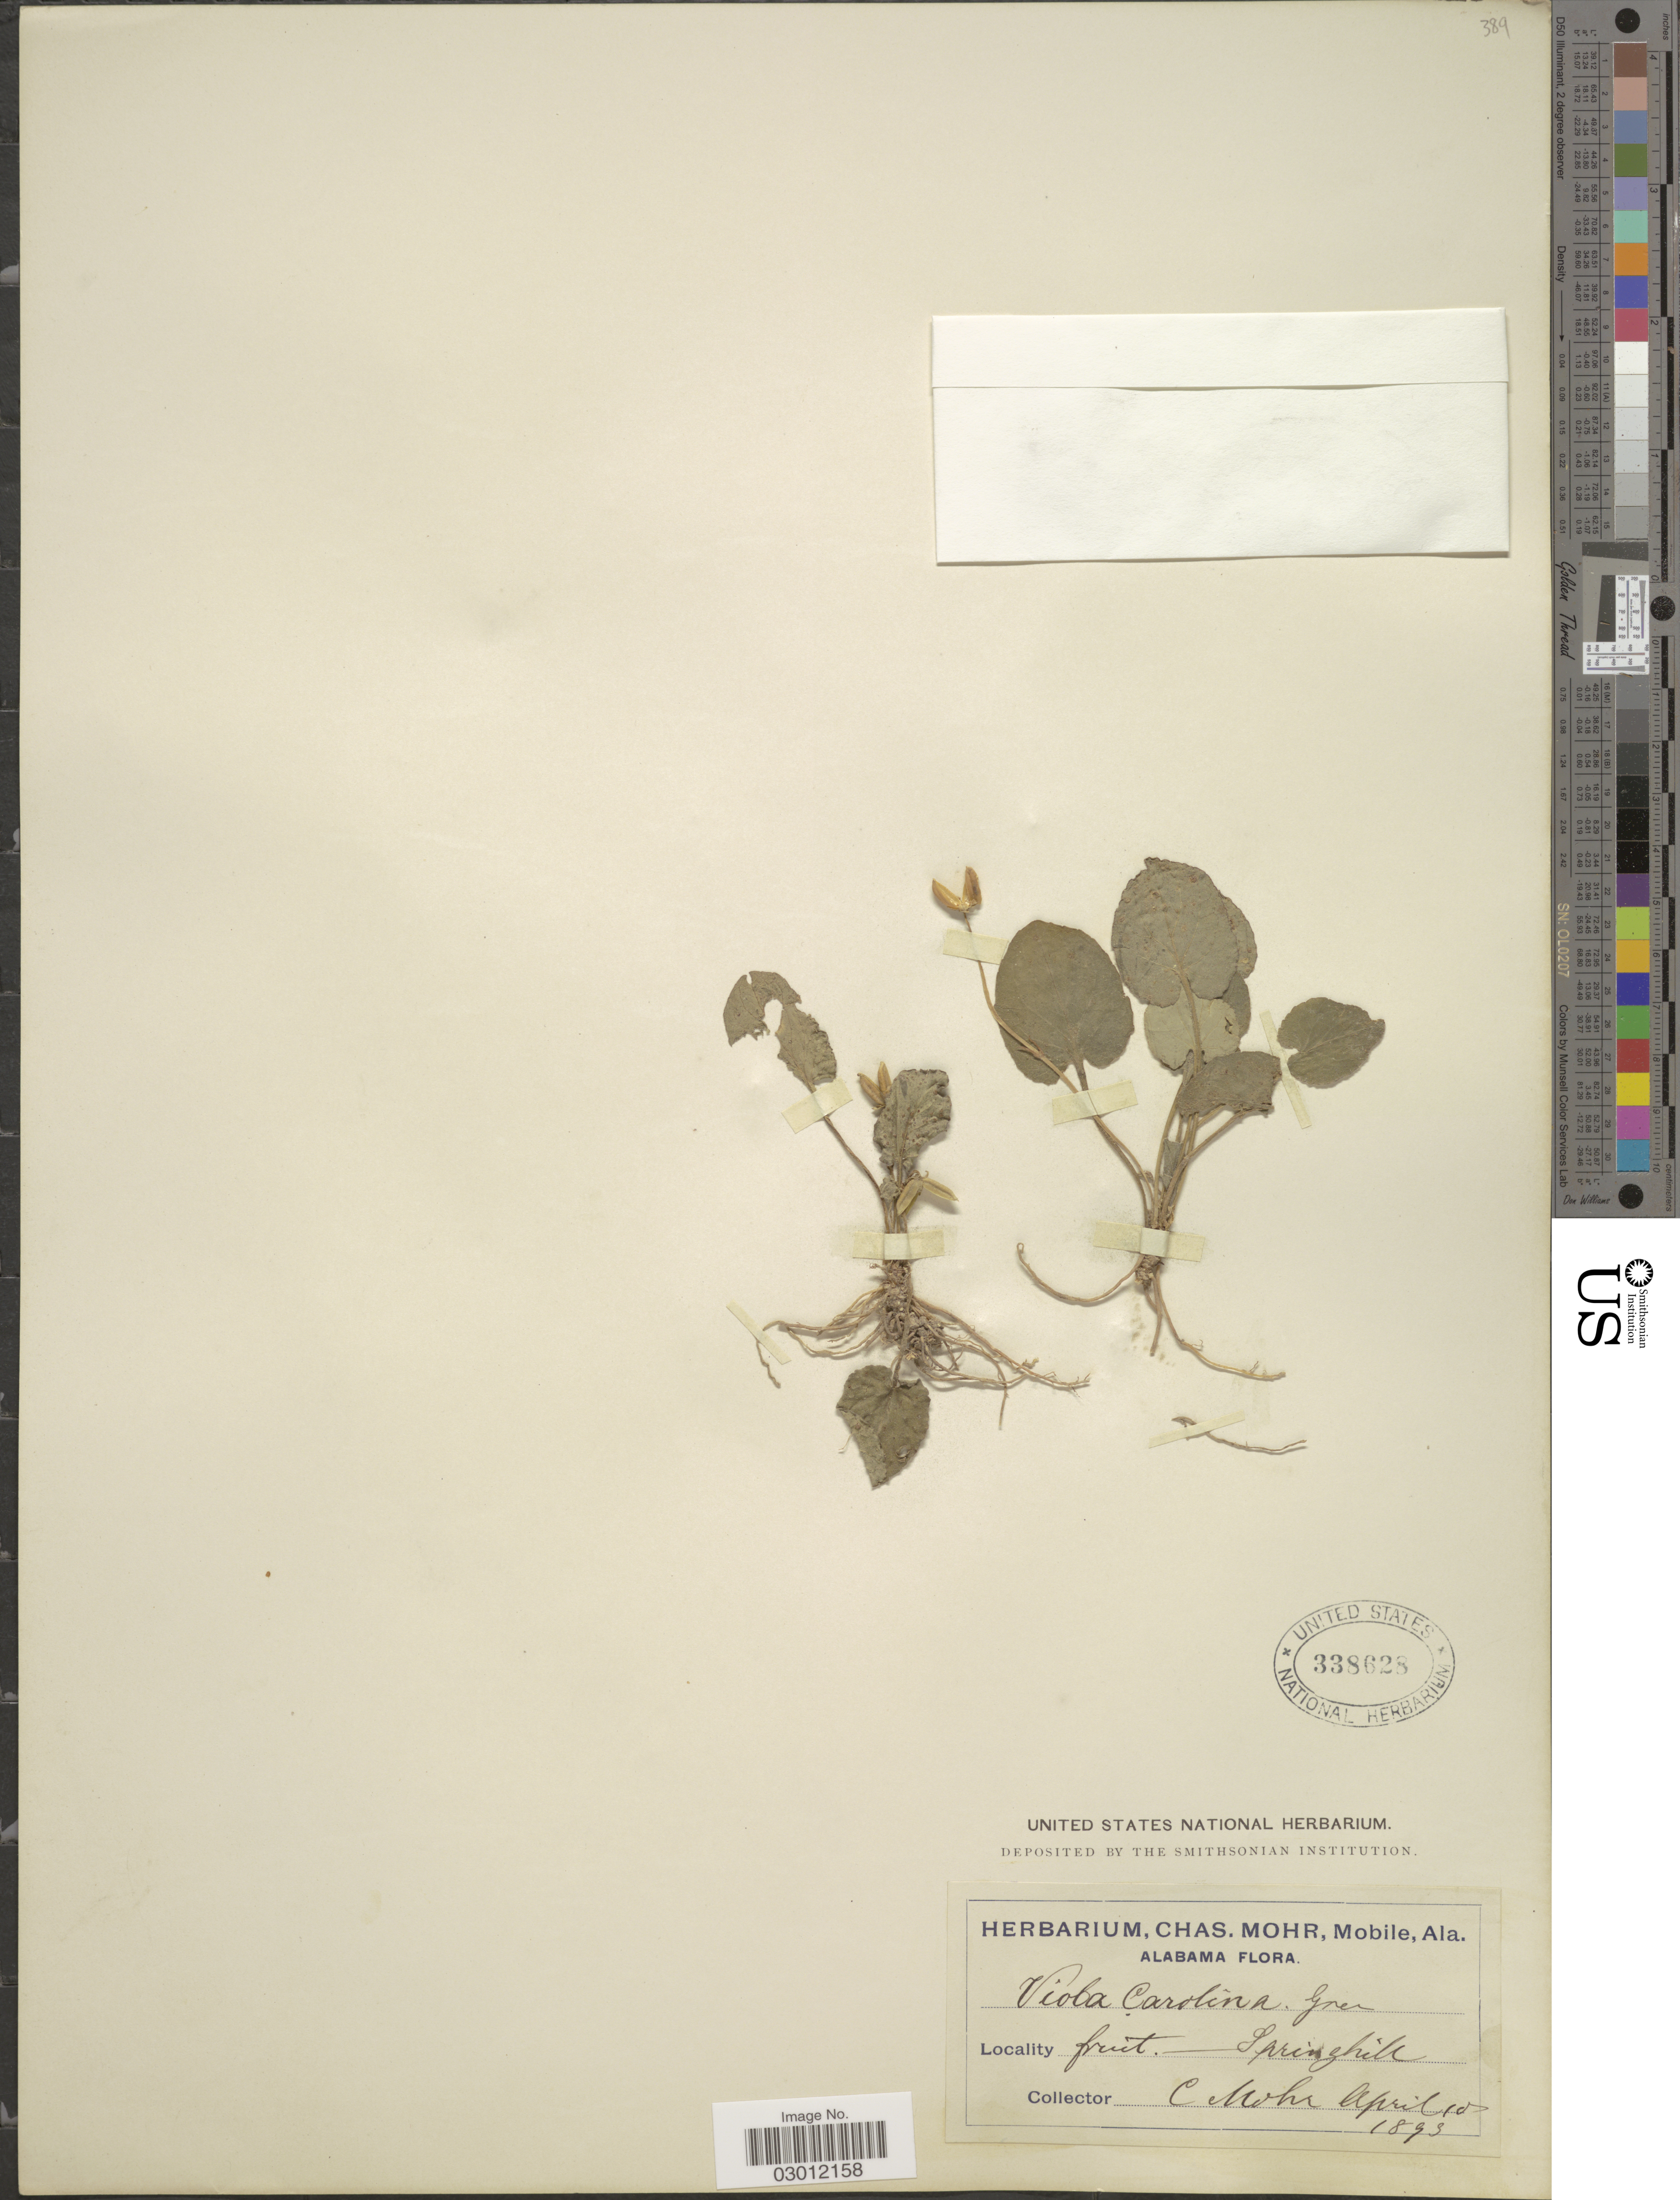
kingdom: Plantae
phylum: Tracheophyta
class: Magnoliopsida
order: Malpighiales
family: Violaceae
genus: Viola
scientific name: Viola carolina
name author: Greene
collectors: Mohr, C. T. (herbarium)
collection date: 1893-04-18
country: United States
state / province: Alabama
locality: Springhill.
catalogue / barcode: US 338628